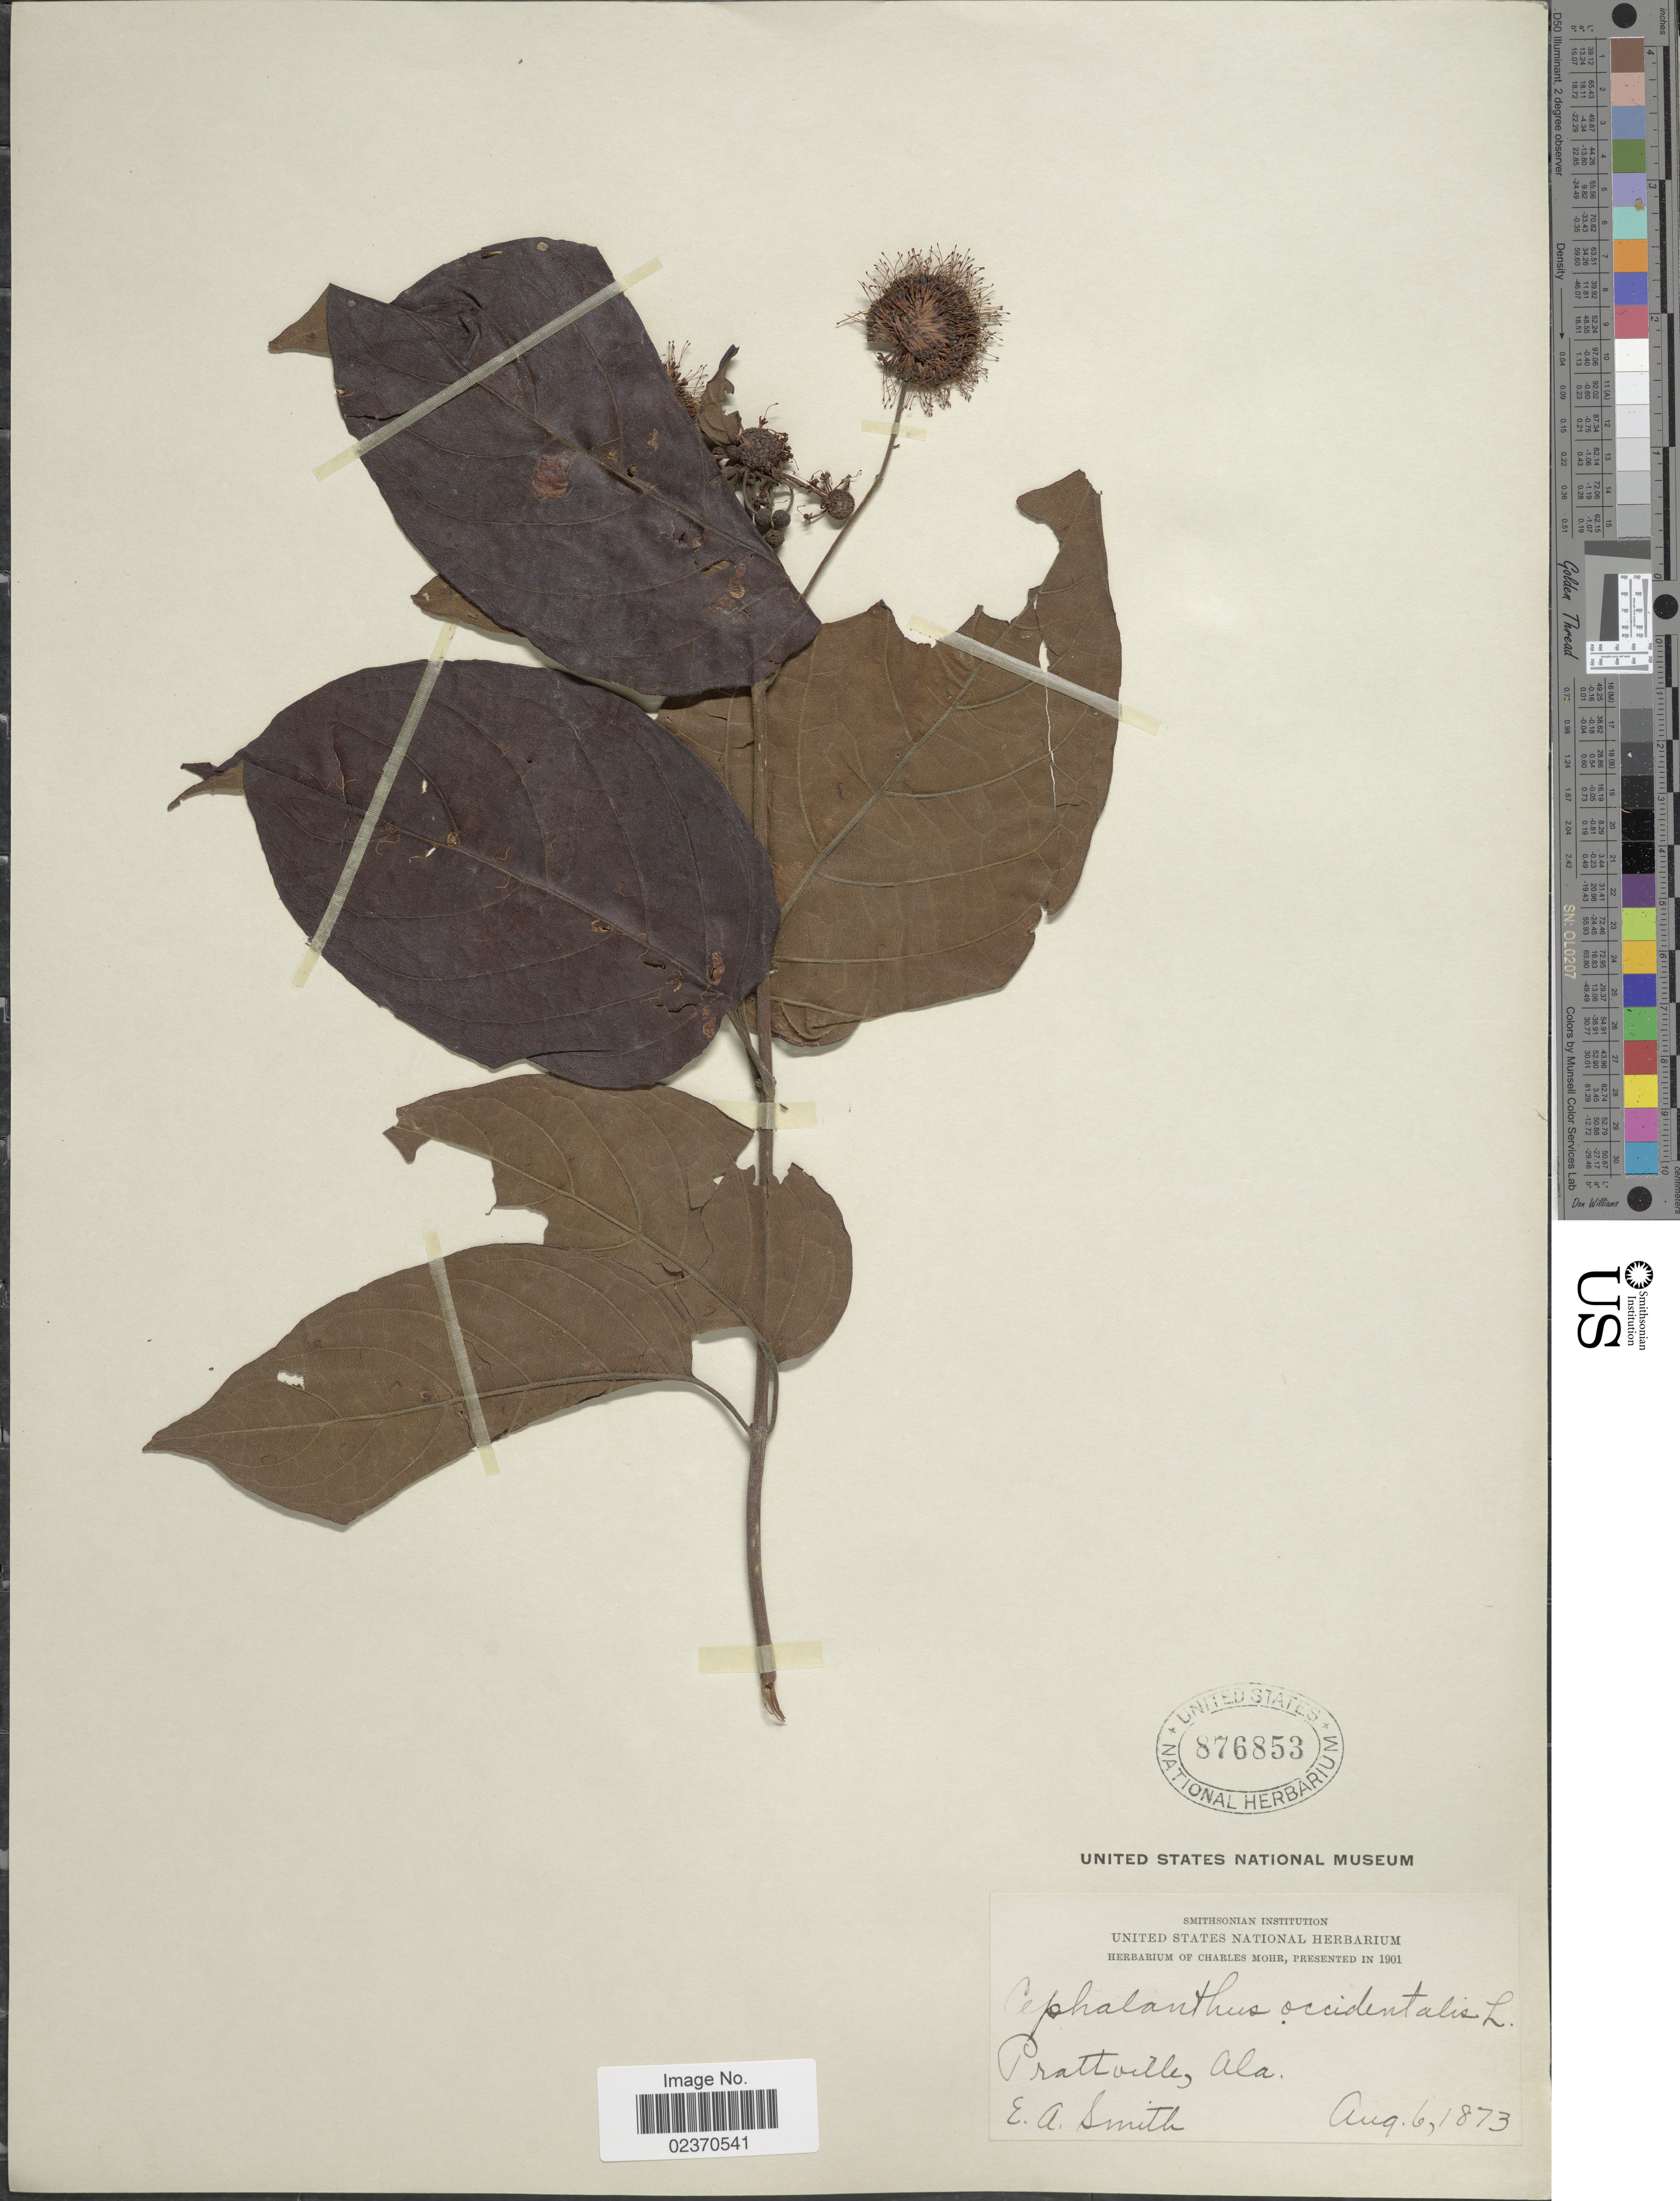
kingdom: Plantae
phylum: Tracheophyta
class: Magnoliopsida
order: Gentianales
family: Rubiaceae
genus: Cephalanthus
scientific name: Cephalanthus occidentalis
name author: L.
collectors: E. A. Smith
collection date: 1873-08-06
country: United States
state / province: Alabama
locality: Prattville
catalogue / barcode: US 876853